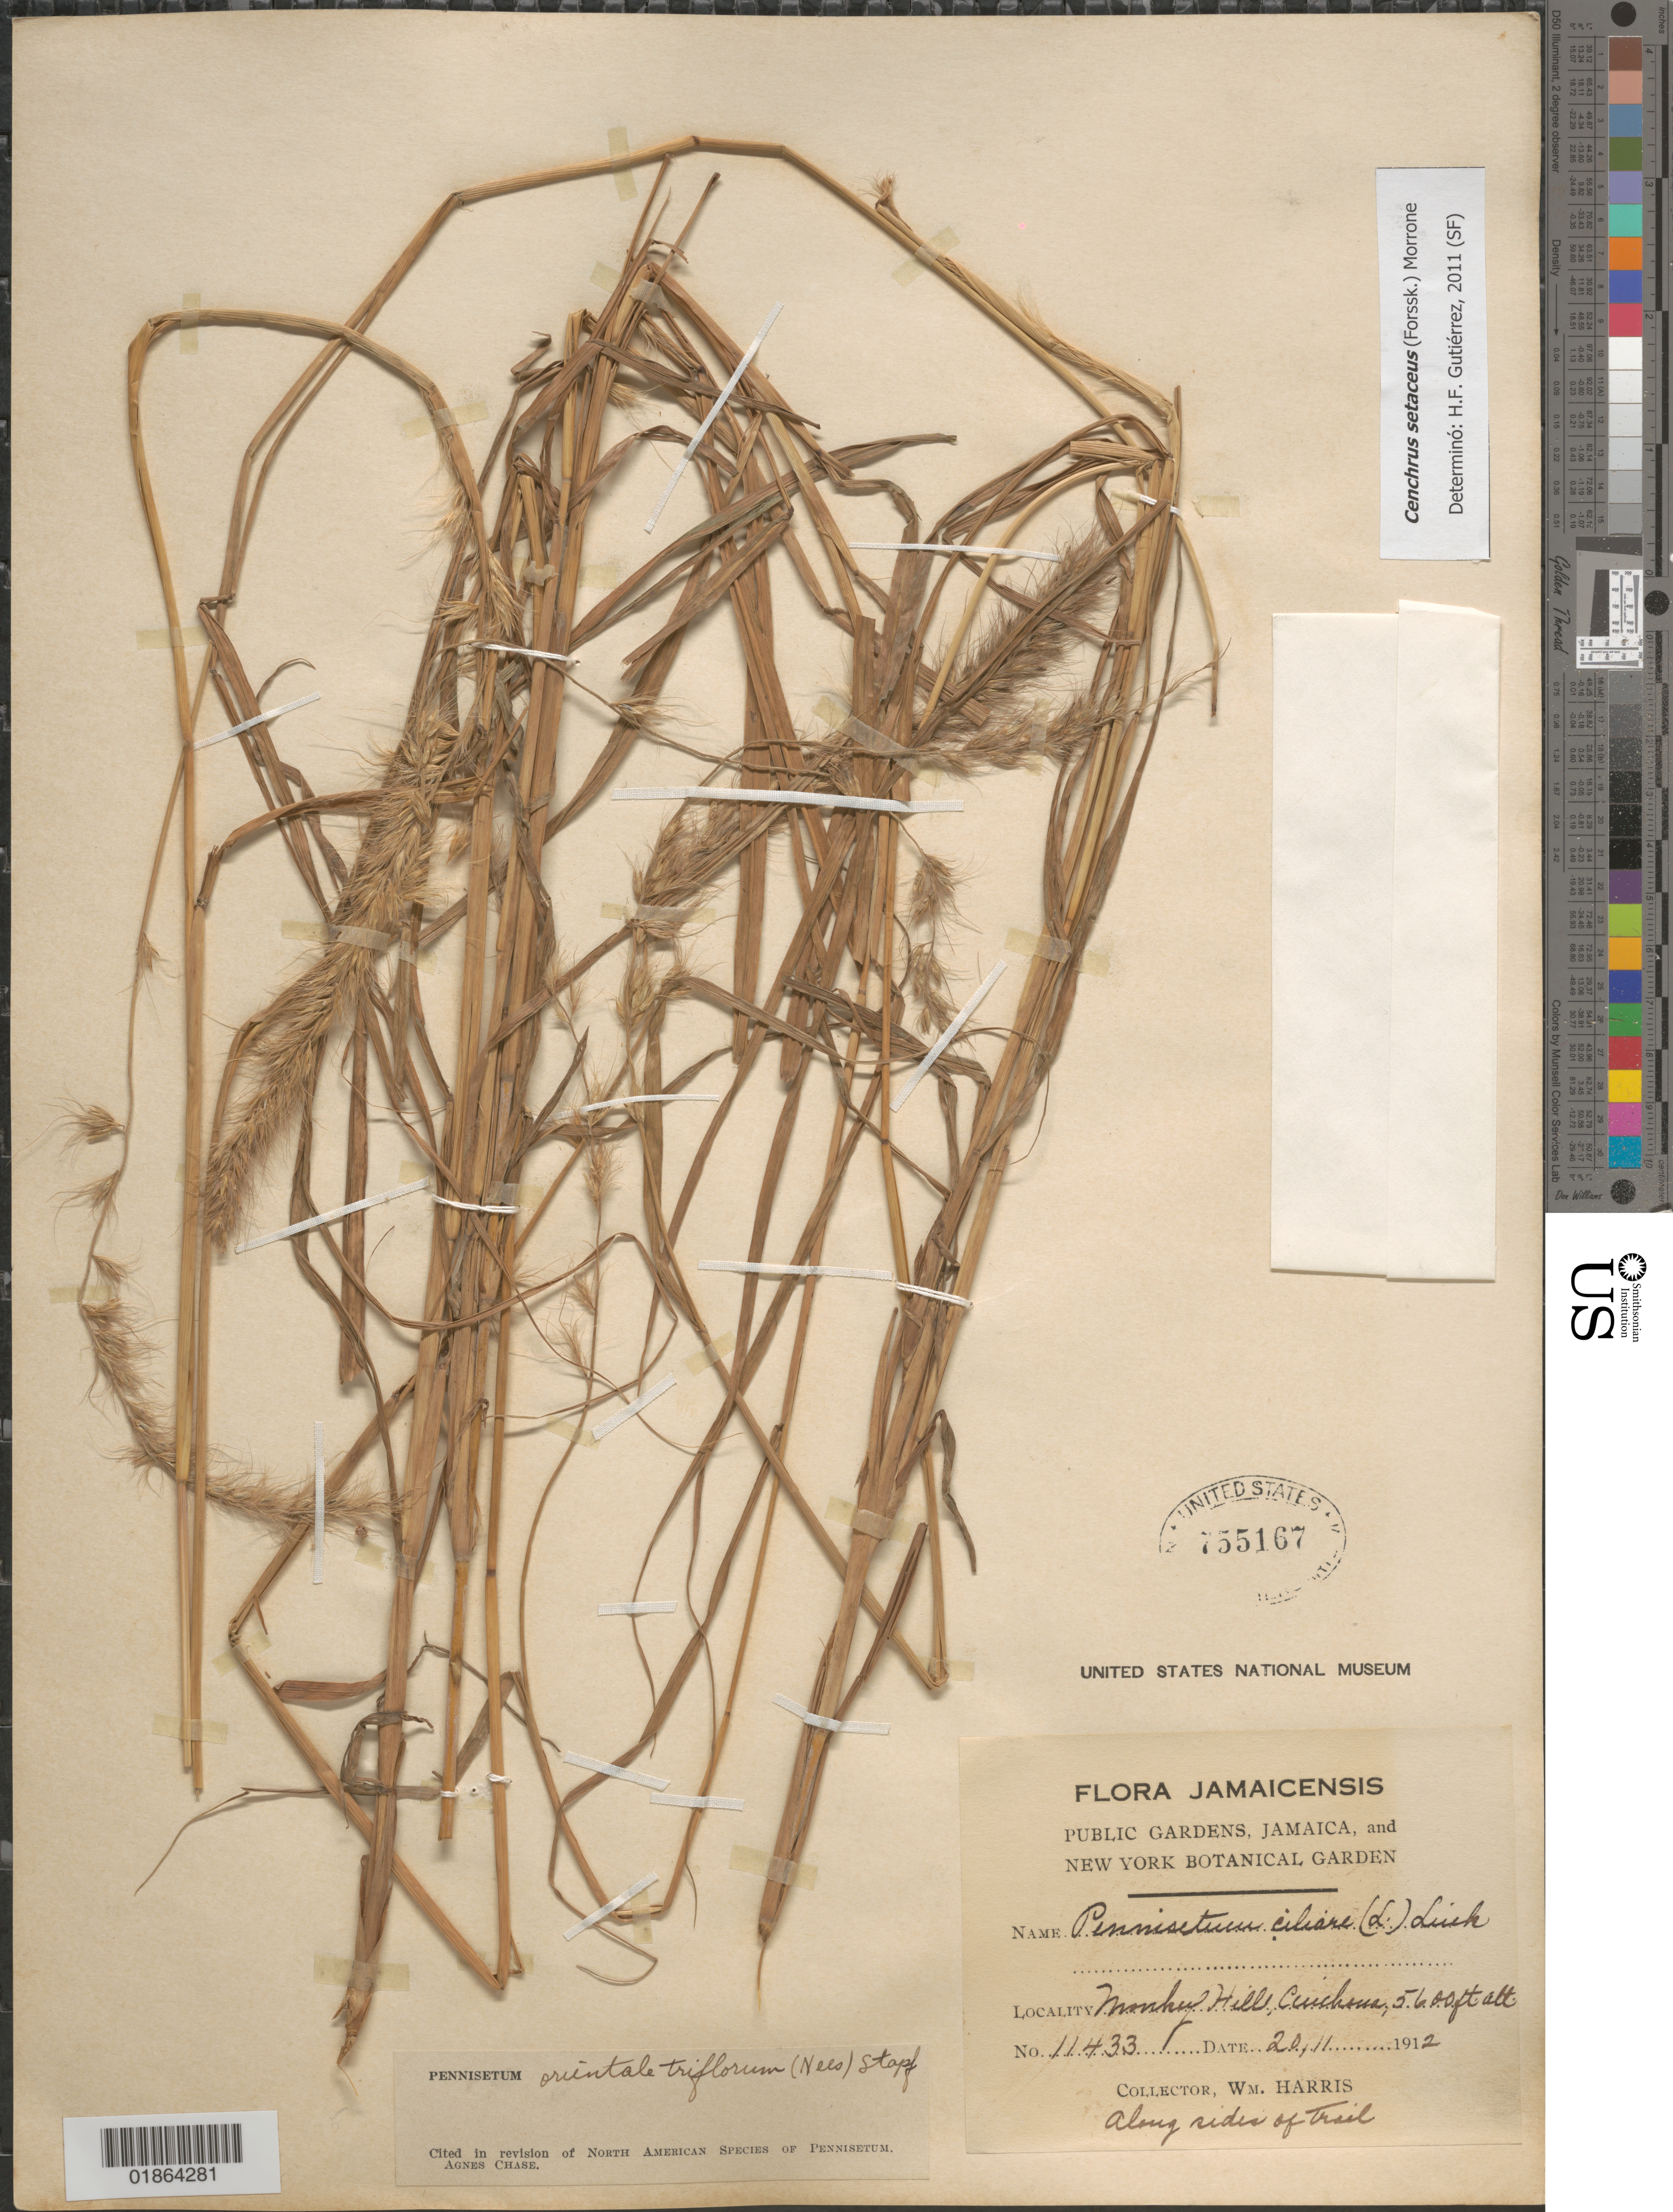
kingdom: Plantae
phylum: Tracheophyta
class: Liliopsida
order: Poales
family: Poaceae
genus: Cenchrus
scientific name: Cenchrus setaceus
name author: (Forssk.) Morrone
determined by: Gutiérrez, H. F.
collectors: W. H. Harris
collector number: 11433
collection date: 1912-11-20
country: Jamaica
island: Jamaica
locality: Monkey Hill, Cinchona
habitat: Along sides of trail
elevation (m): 1707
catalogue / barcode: US 755167